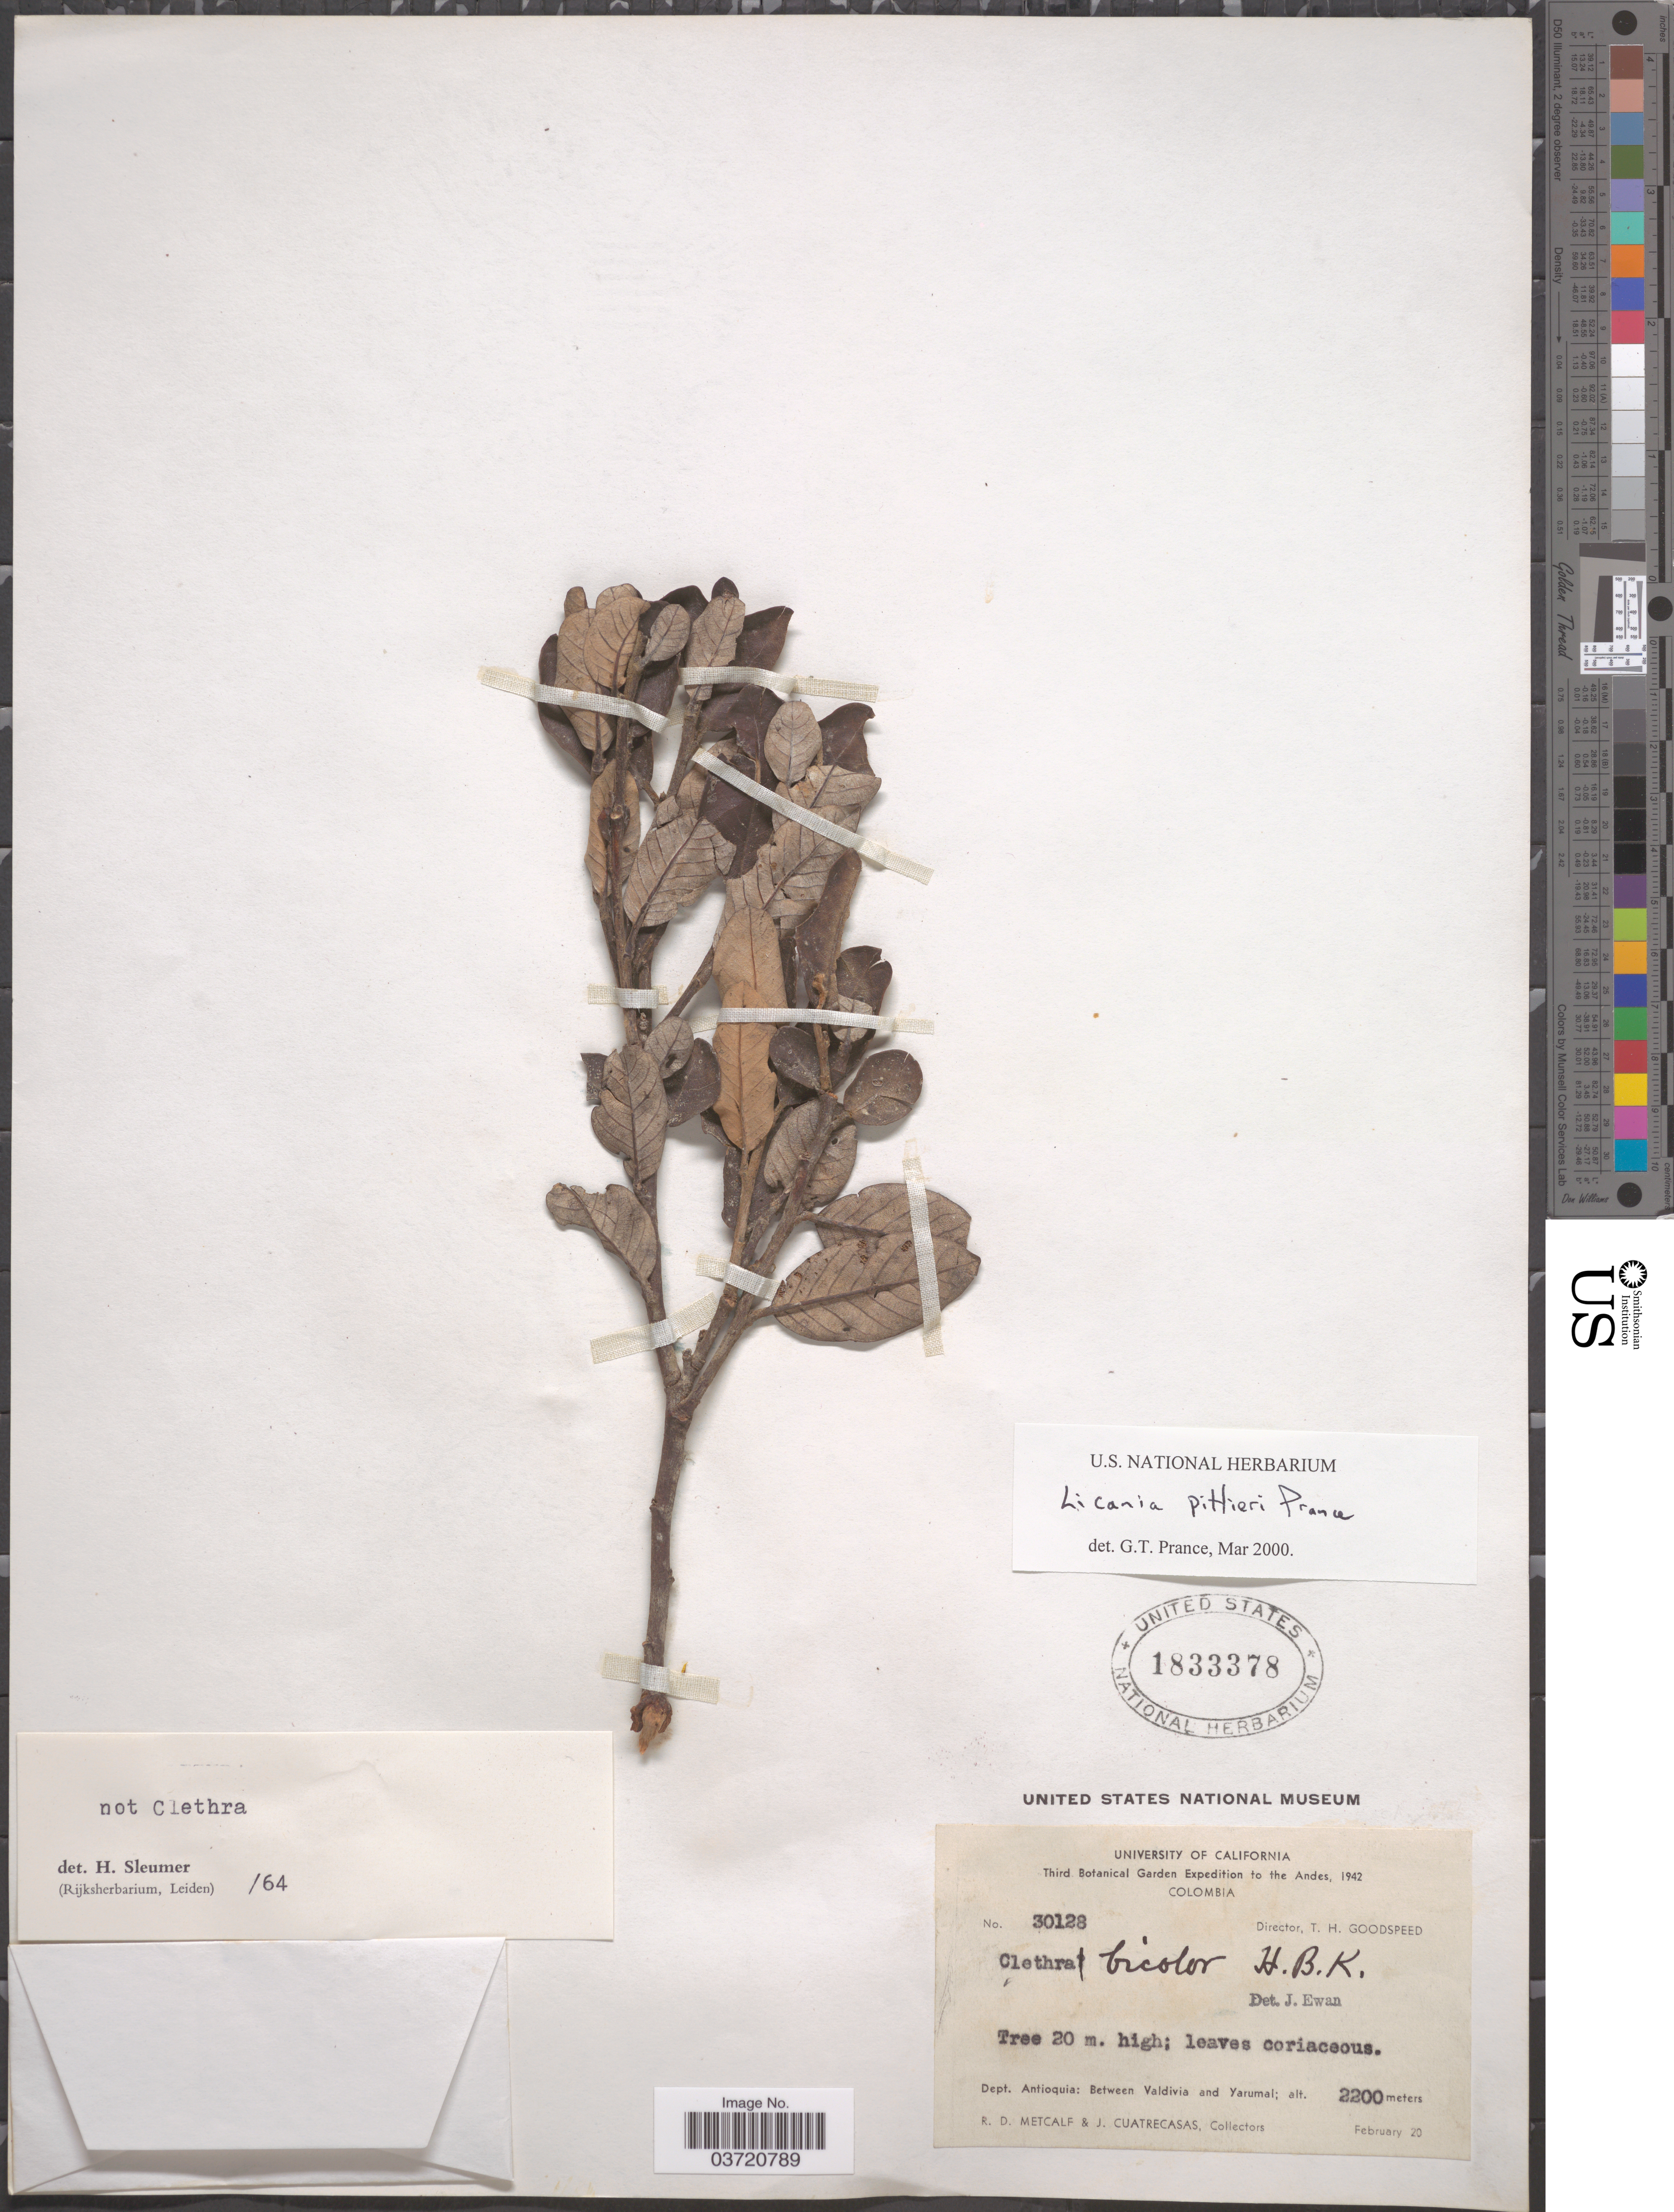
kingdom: Plantae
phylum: Tracheophyta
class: Magnoliopsida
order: Malpighiales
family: Chrysobalanaceae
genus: Licania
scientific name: Licania pittieri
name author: Prance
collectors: R. D. Metcalf & J. Cuatrecasas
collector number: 30128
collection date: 1942-02-20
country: Colombia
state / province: Antioquia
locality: Andes. Dept. Antioquia: Between Valdivia and Yarumal.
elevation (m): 2200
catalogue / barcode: US 1833378